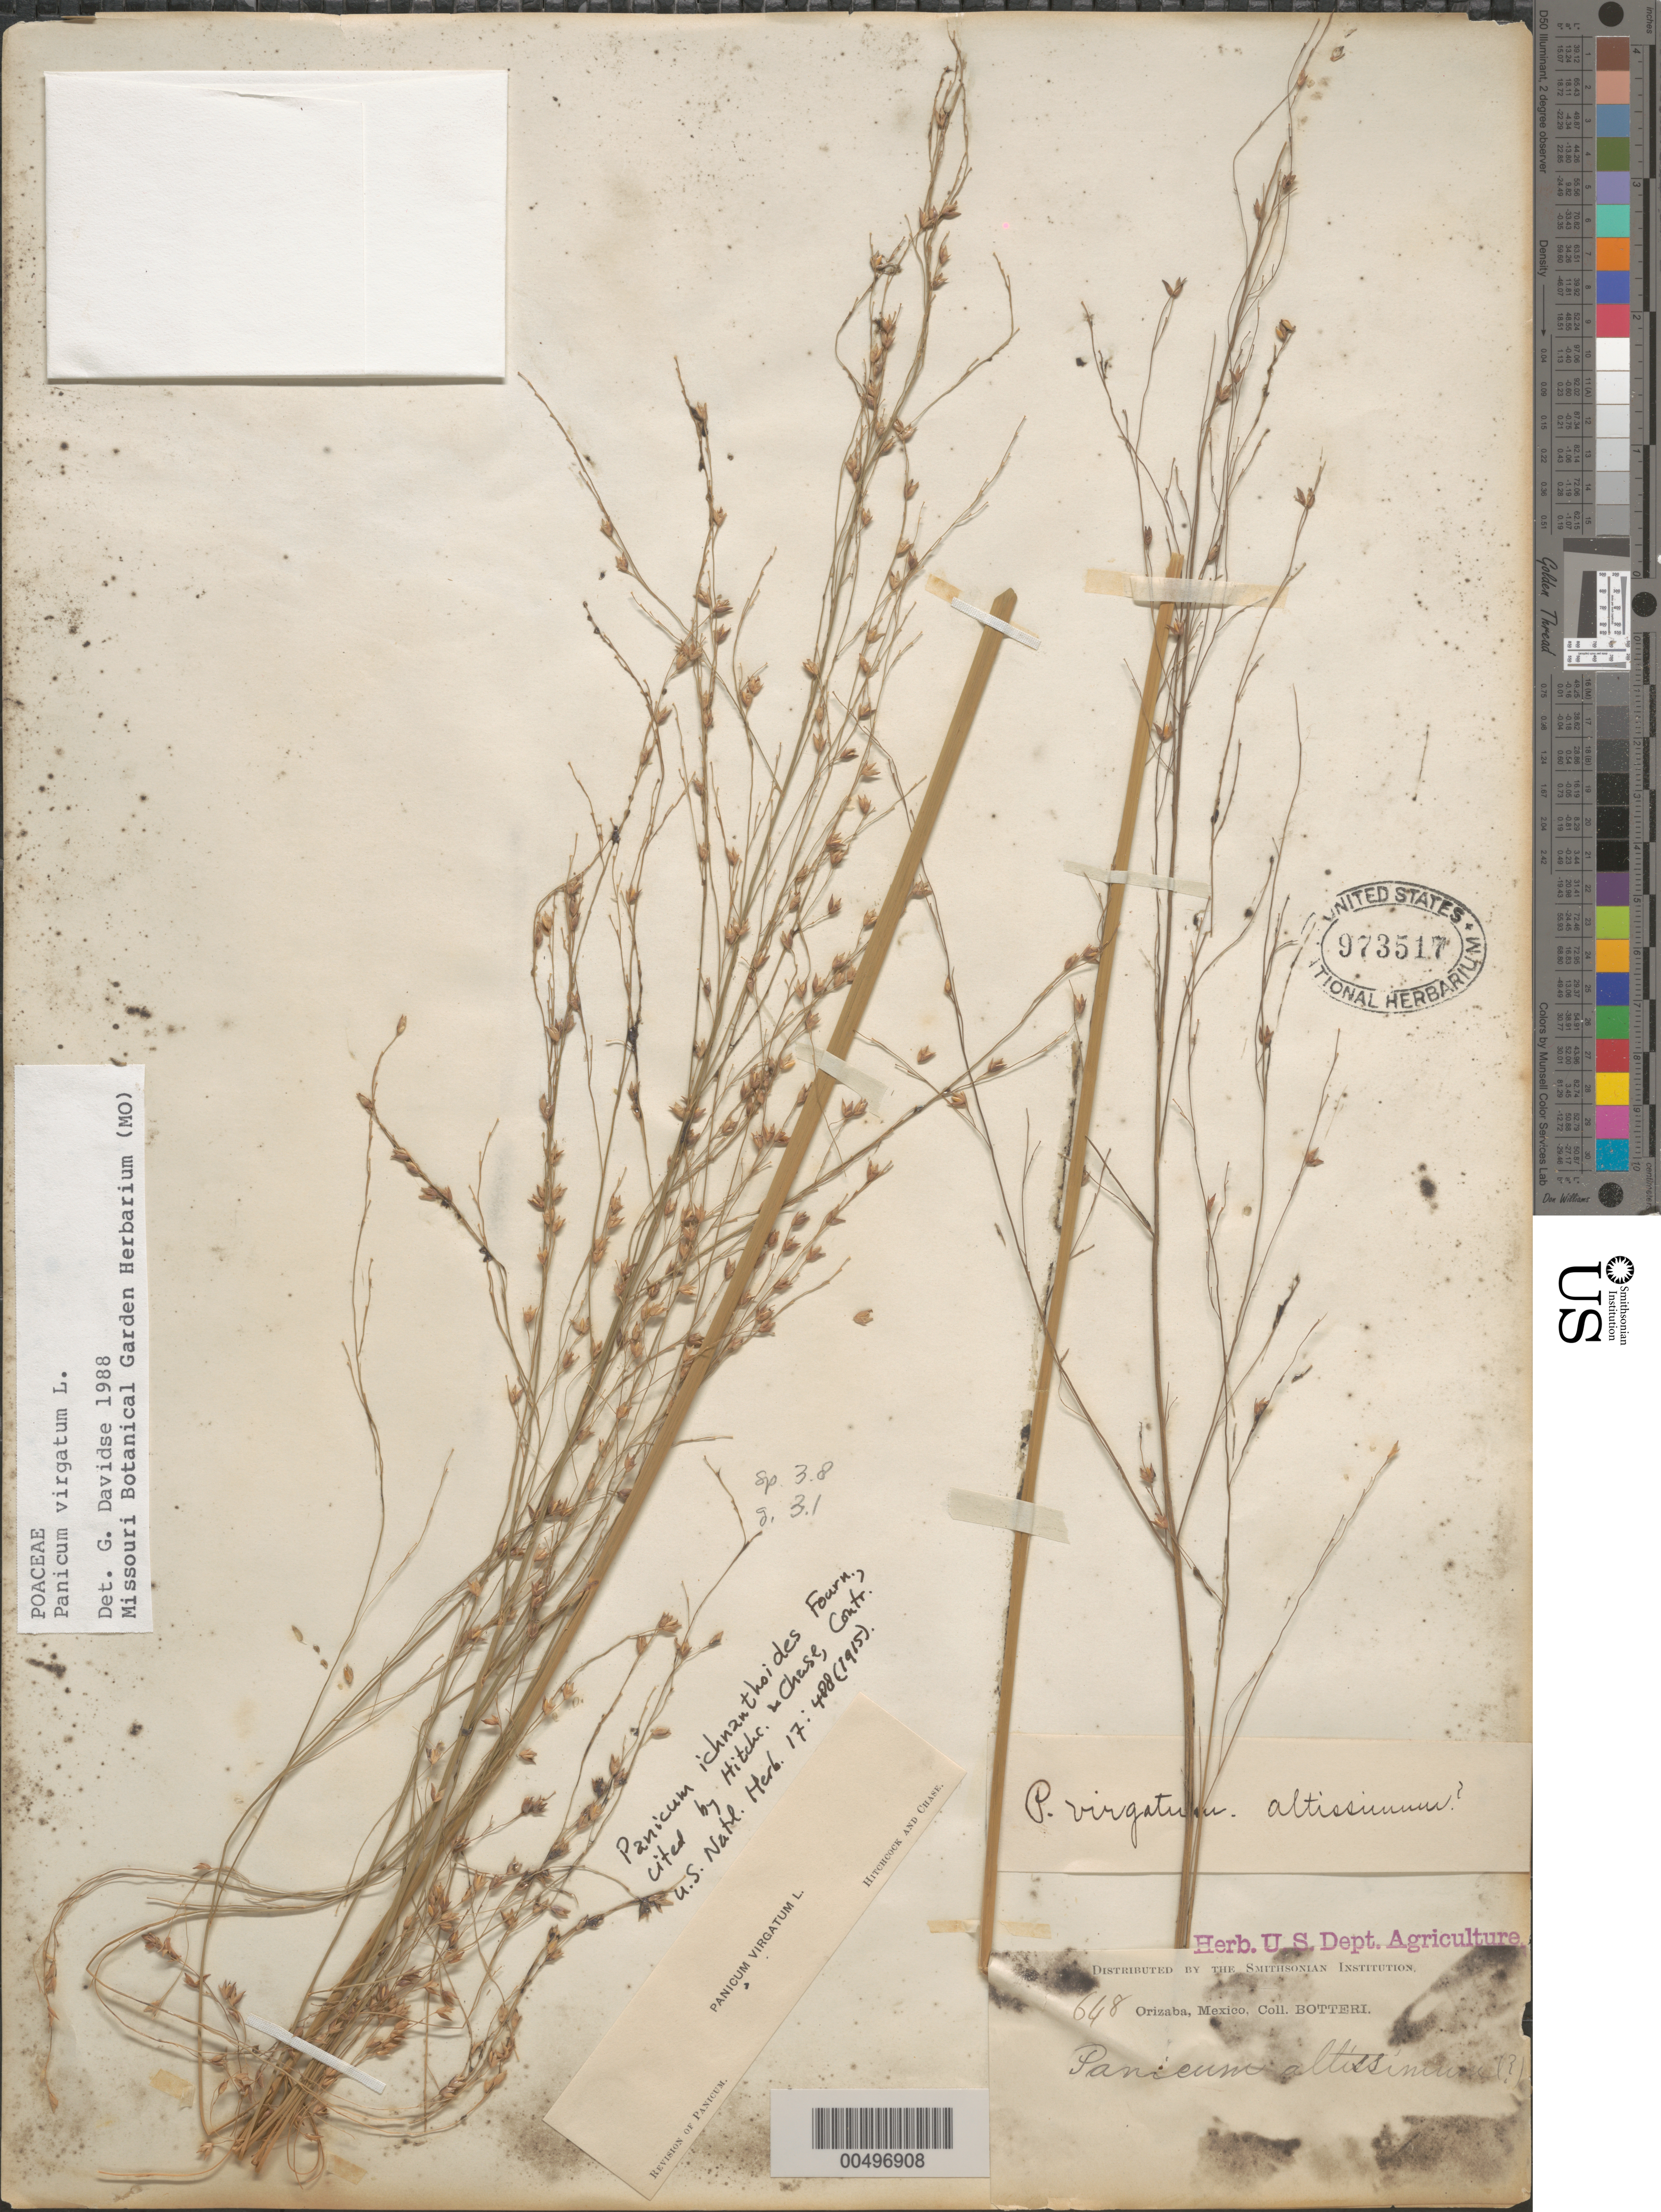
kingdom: Plantae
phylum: Tracheophyta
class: Liliopsida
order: Poales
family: Poaceae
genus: Panicum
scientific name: Panicum virgatum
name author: L.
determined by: Davidse, Gerrit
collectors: -. Botteri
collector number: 648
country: Mexico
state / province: Veracruz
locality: Orizaba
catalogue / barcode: US 973517